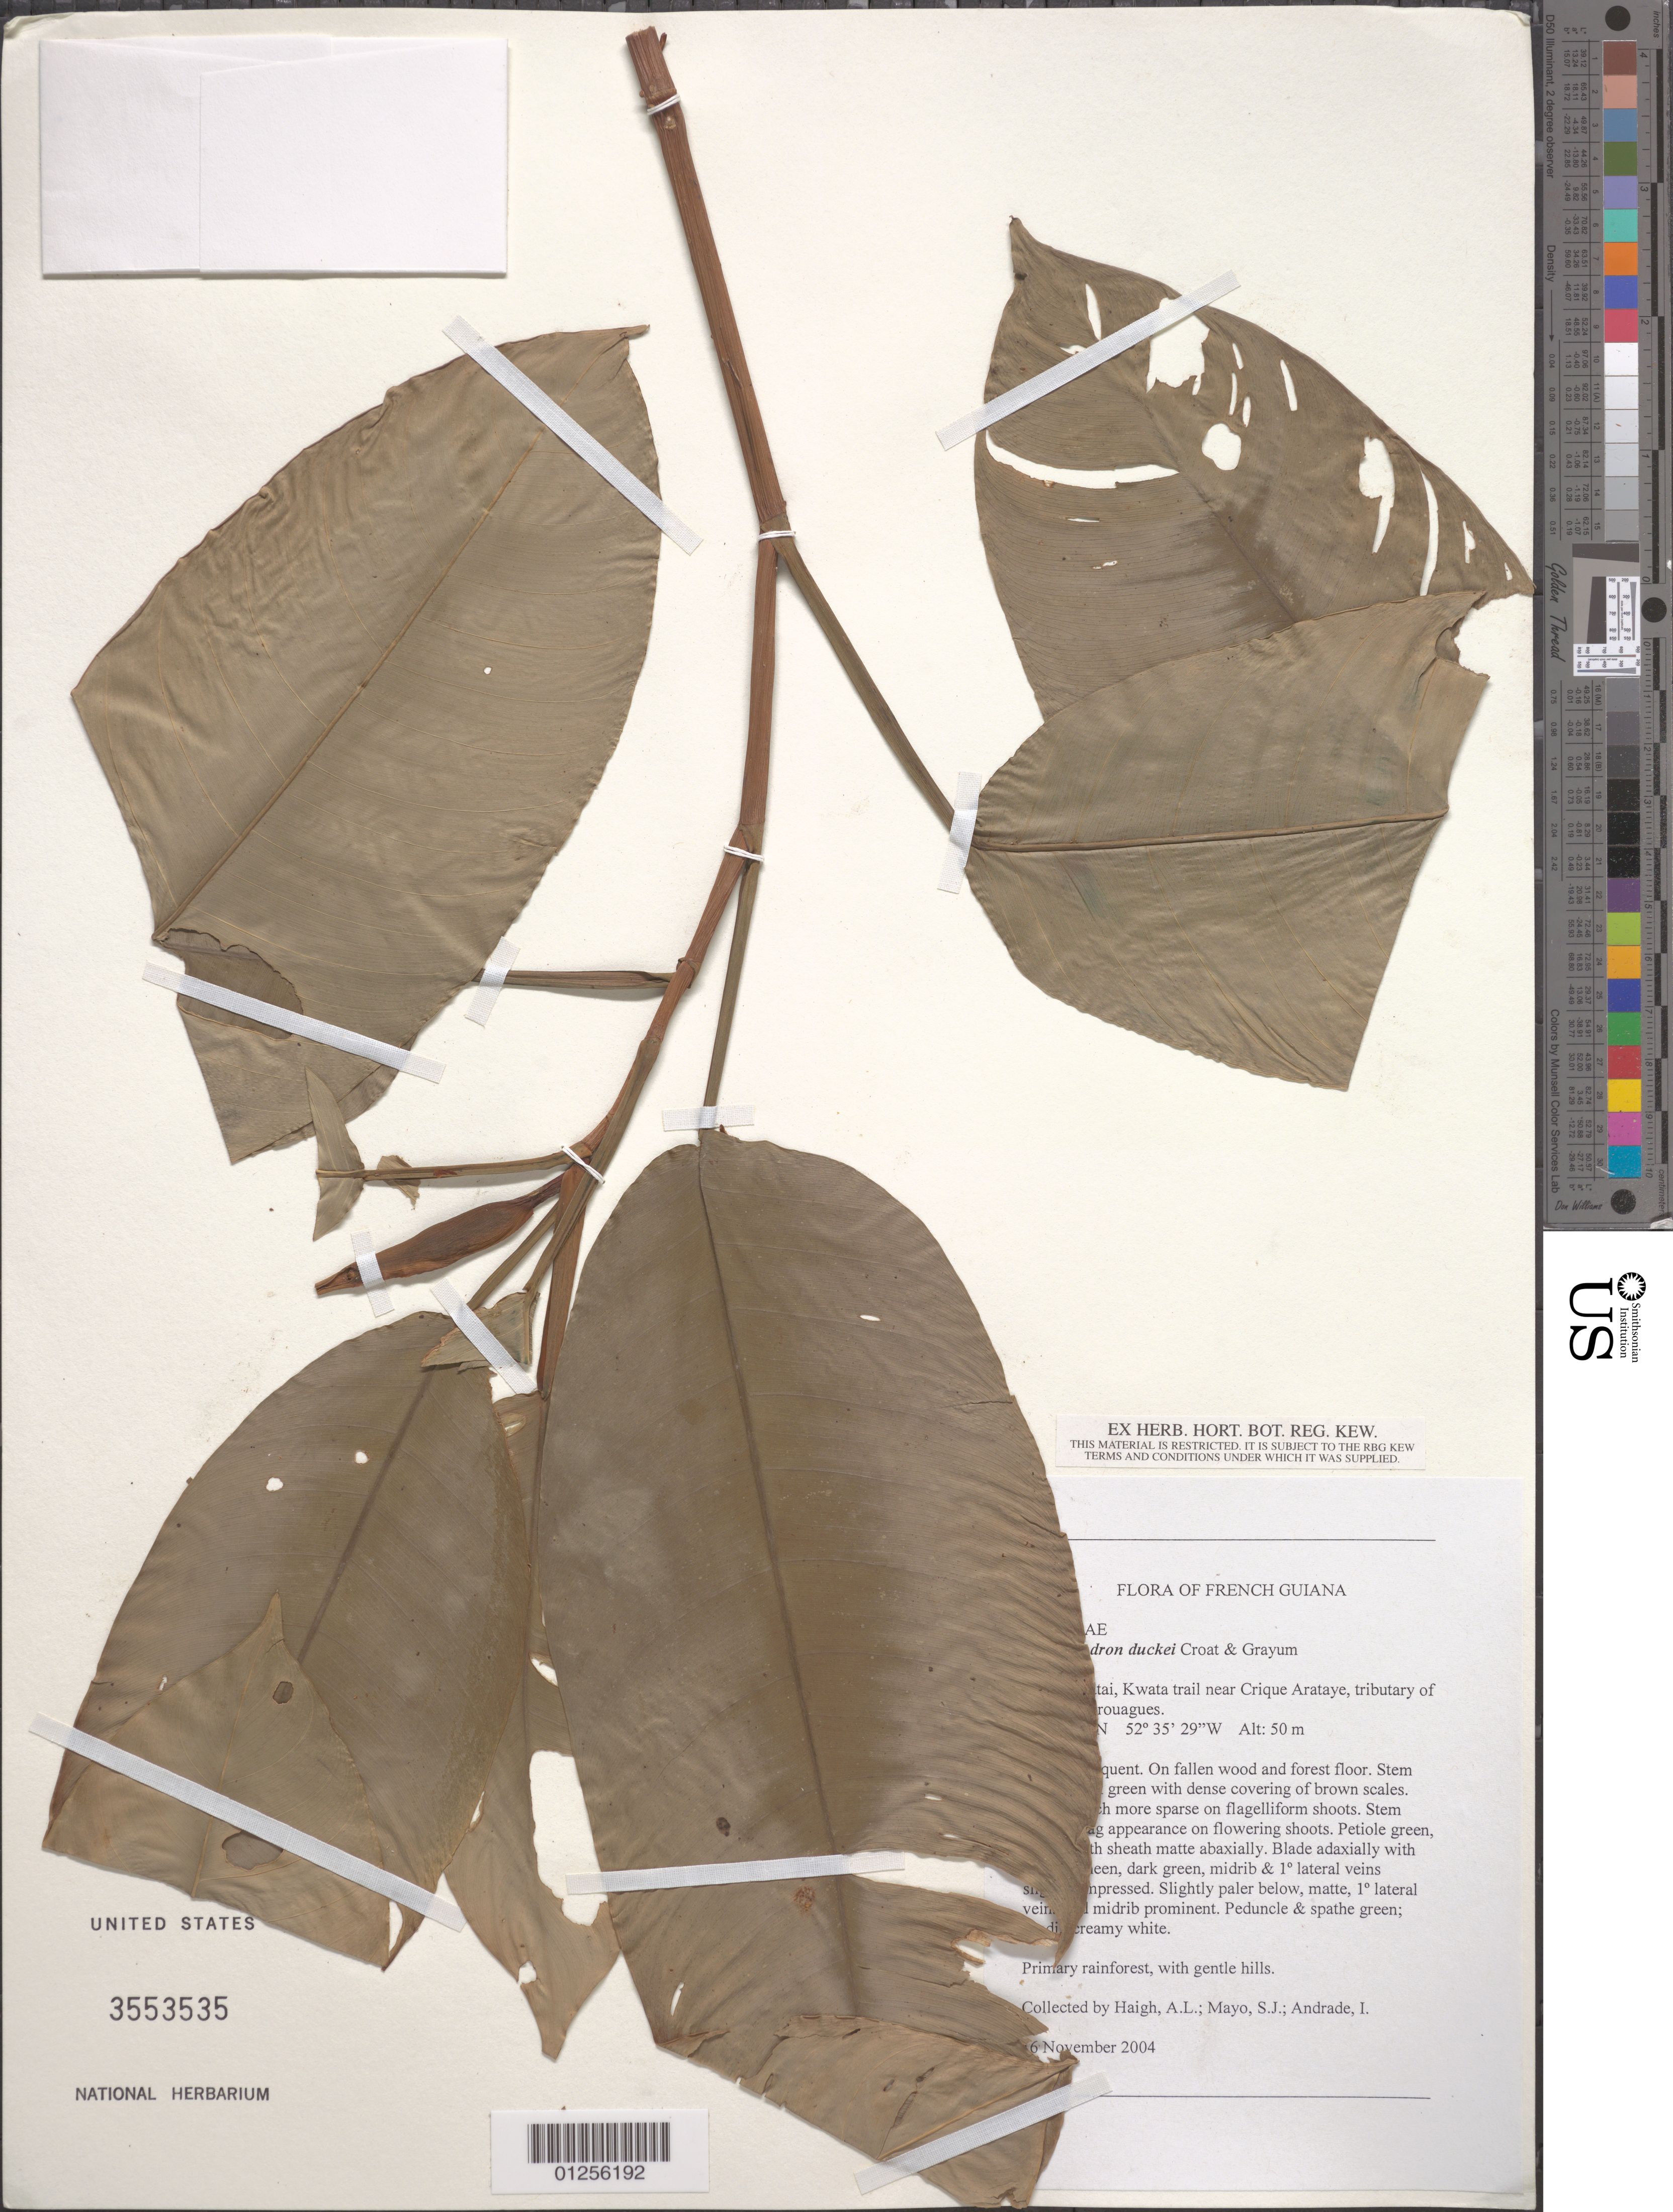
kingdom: Plantae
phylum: Tracheophyta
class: Liliopsida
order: Alismatales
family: Araceae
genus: Philodendron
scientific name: Philodendron duckei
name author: Croat & Grayum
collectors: A. Haigh, S. J. Mayo & I. Andrade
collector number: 57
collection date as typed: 18-Nov-04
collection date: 2004-11-18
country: French Guiana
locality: Camp Aratai, near Crique Arataye, tributary of River Approuagues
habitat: Primary rainforest, with gentle hills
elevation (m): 50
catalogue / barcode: US 3553535